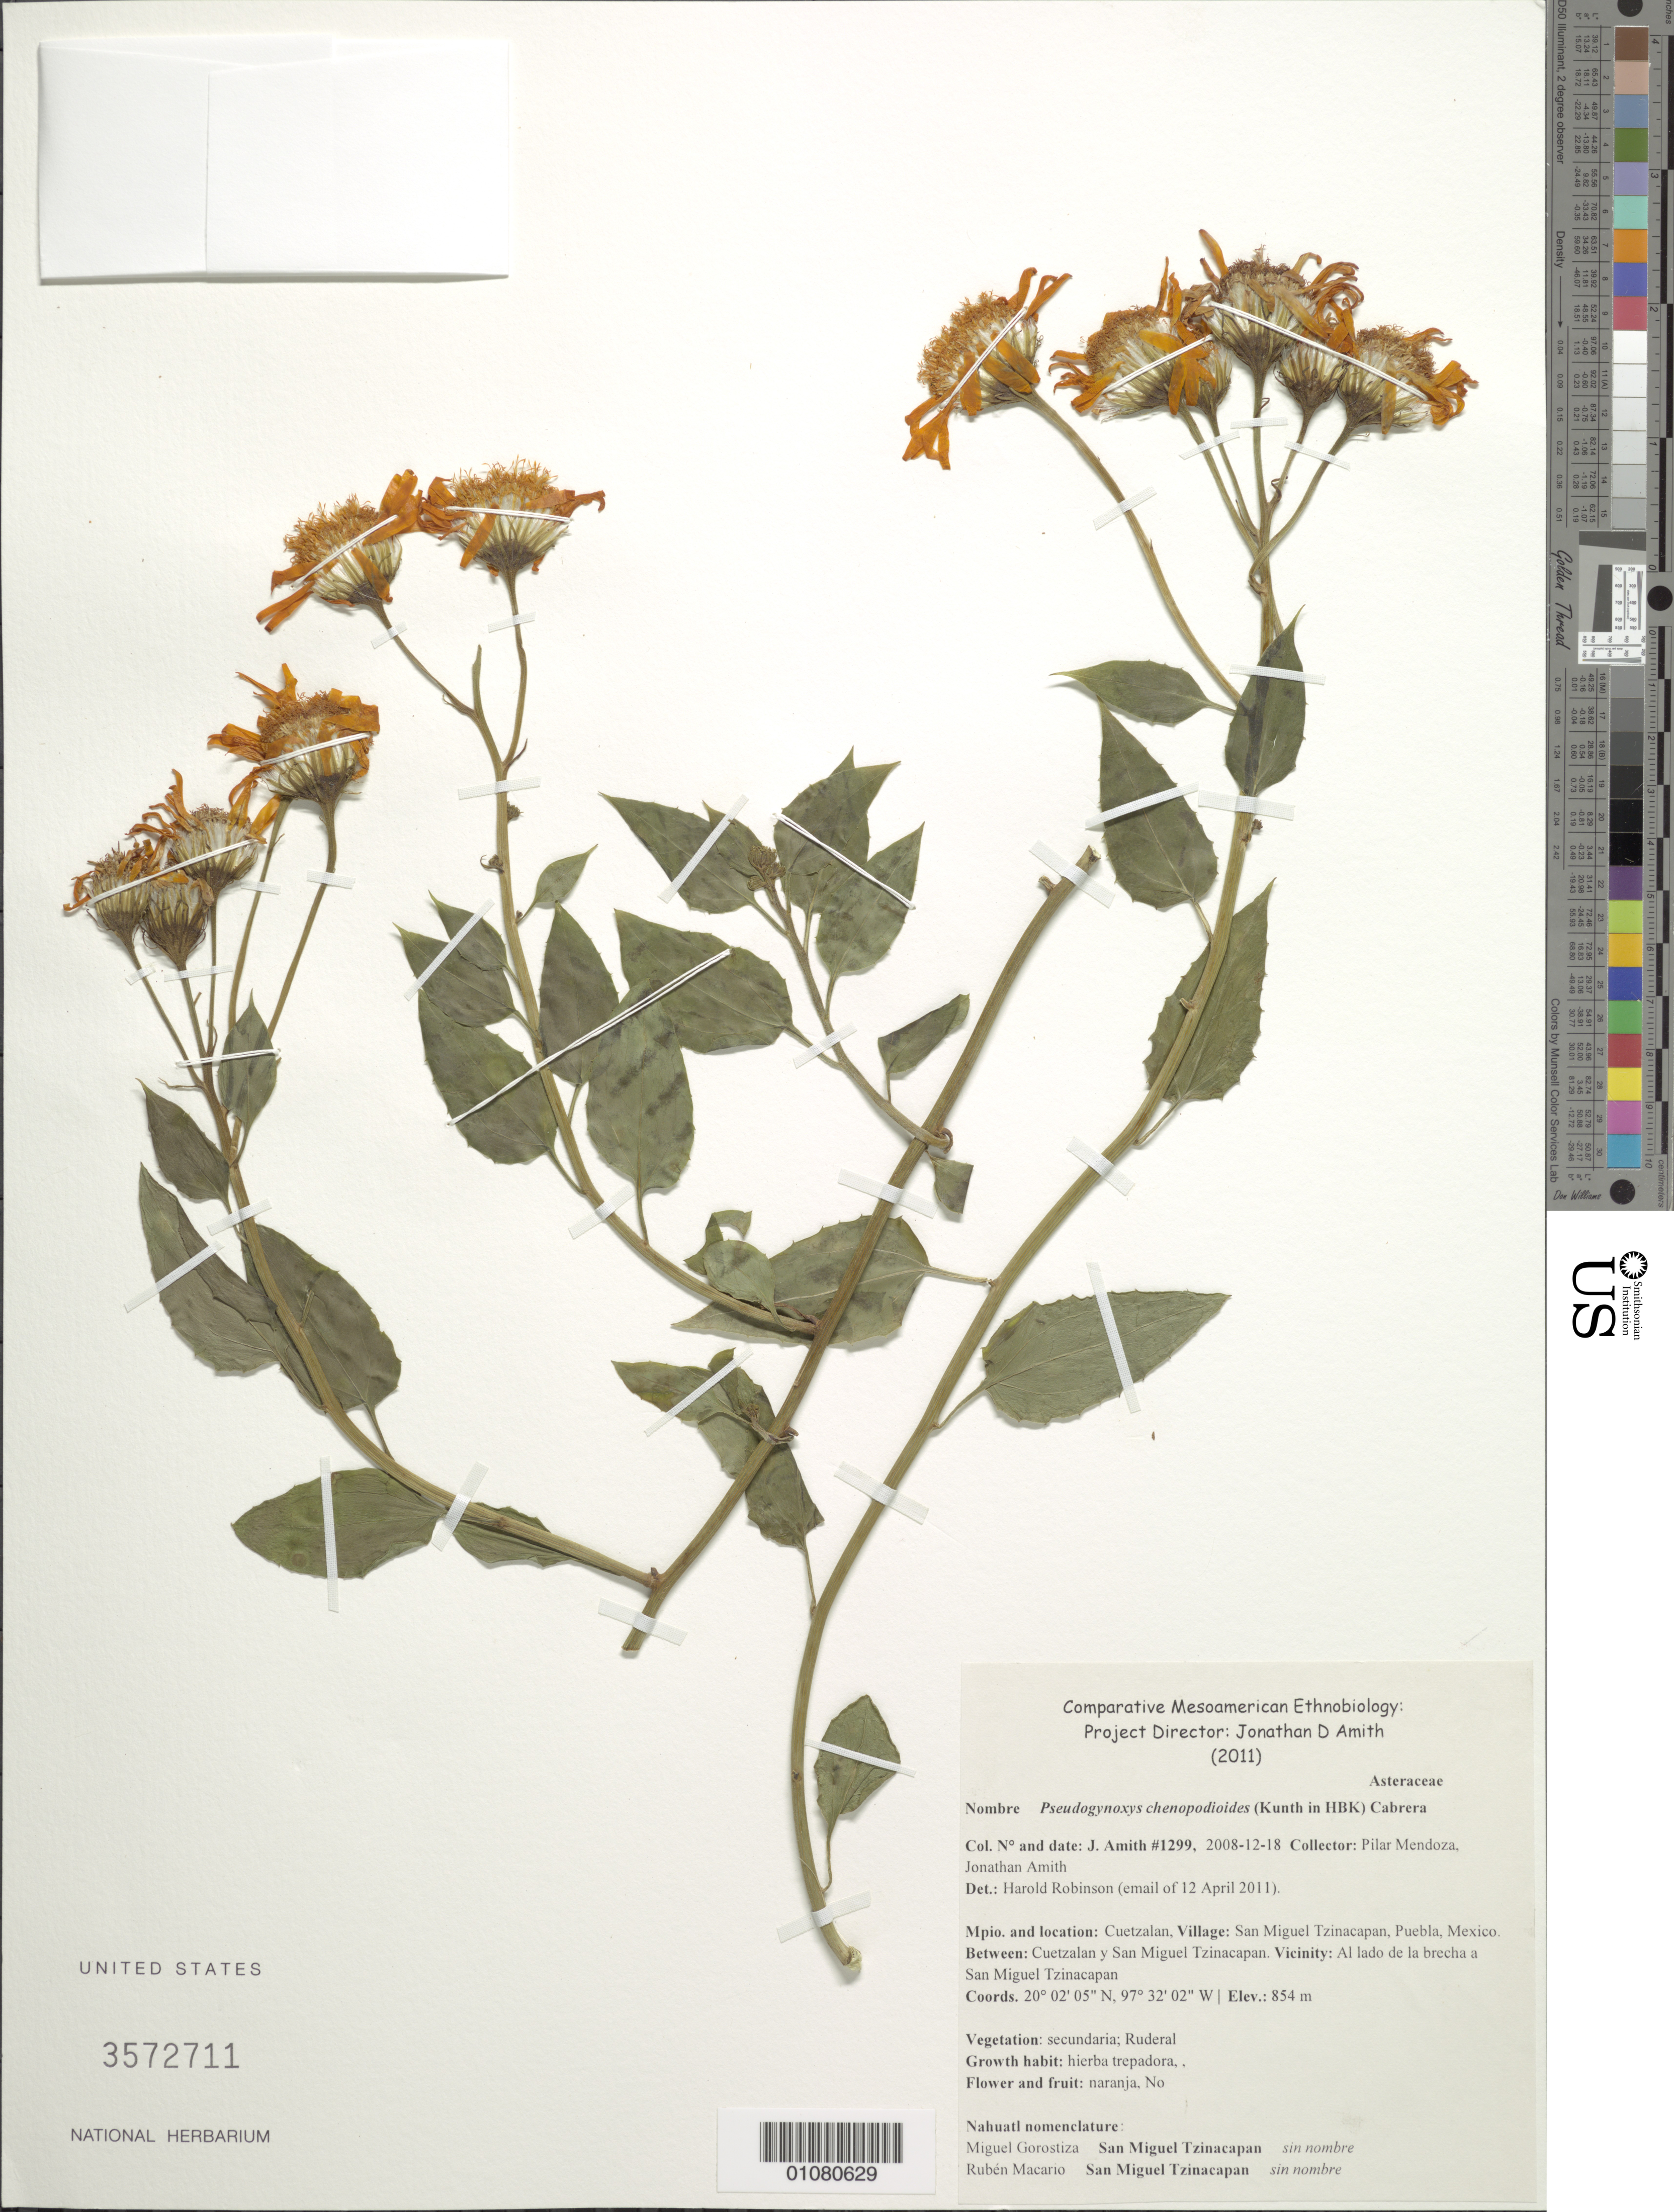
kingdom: Plantae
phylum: Tracheophyta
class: Magnoliopsida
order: Asterales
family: Asteraceae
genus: Pseudogynoxys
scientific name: Pseudogynoxys chenopodioides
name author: (Kunth) Cabrera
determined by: Robinson, Harold E., (US)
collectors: J. D. Amith & P. Mendoza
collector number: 1299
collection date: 2008-12-18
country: Mexico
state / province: Puebla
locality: San Miguel Tzinacapan, Puebla; between Cuetzalan y San Miguel Tzinacapan, vic al lado de brecha a San Miguel Tzinacapan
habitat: Vegetation secundaria; Ruderal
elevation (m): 854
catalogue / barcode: US 3572711